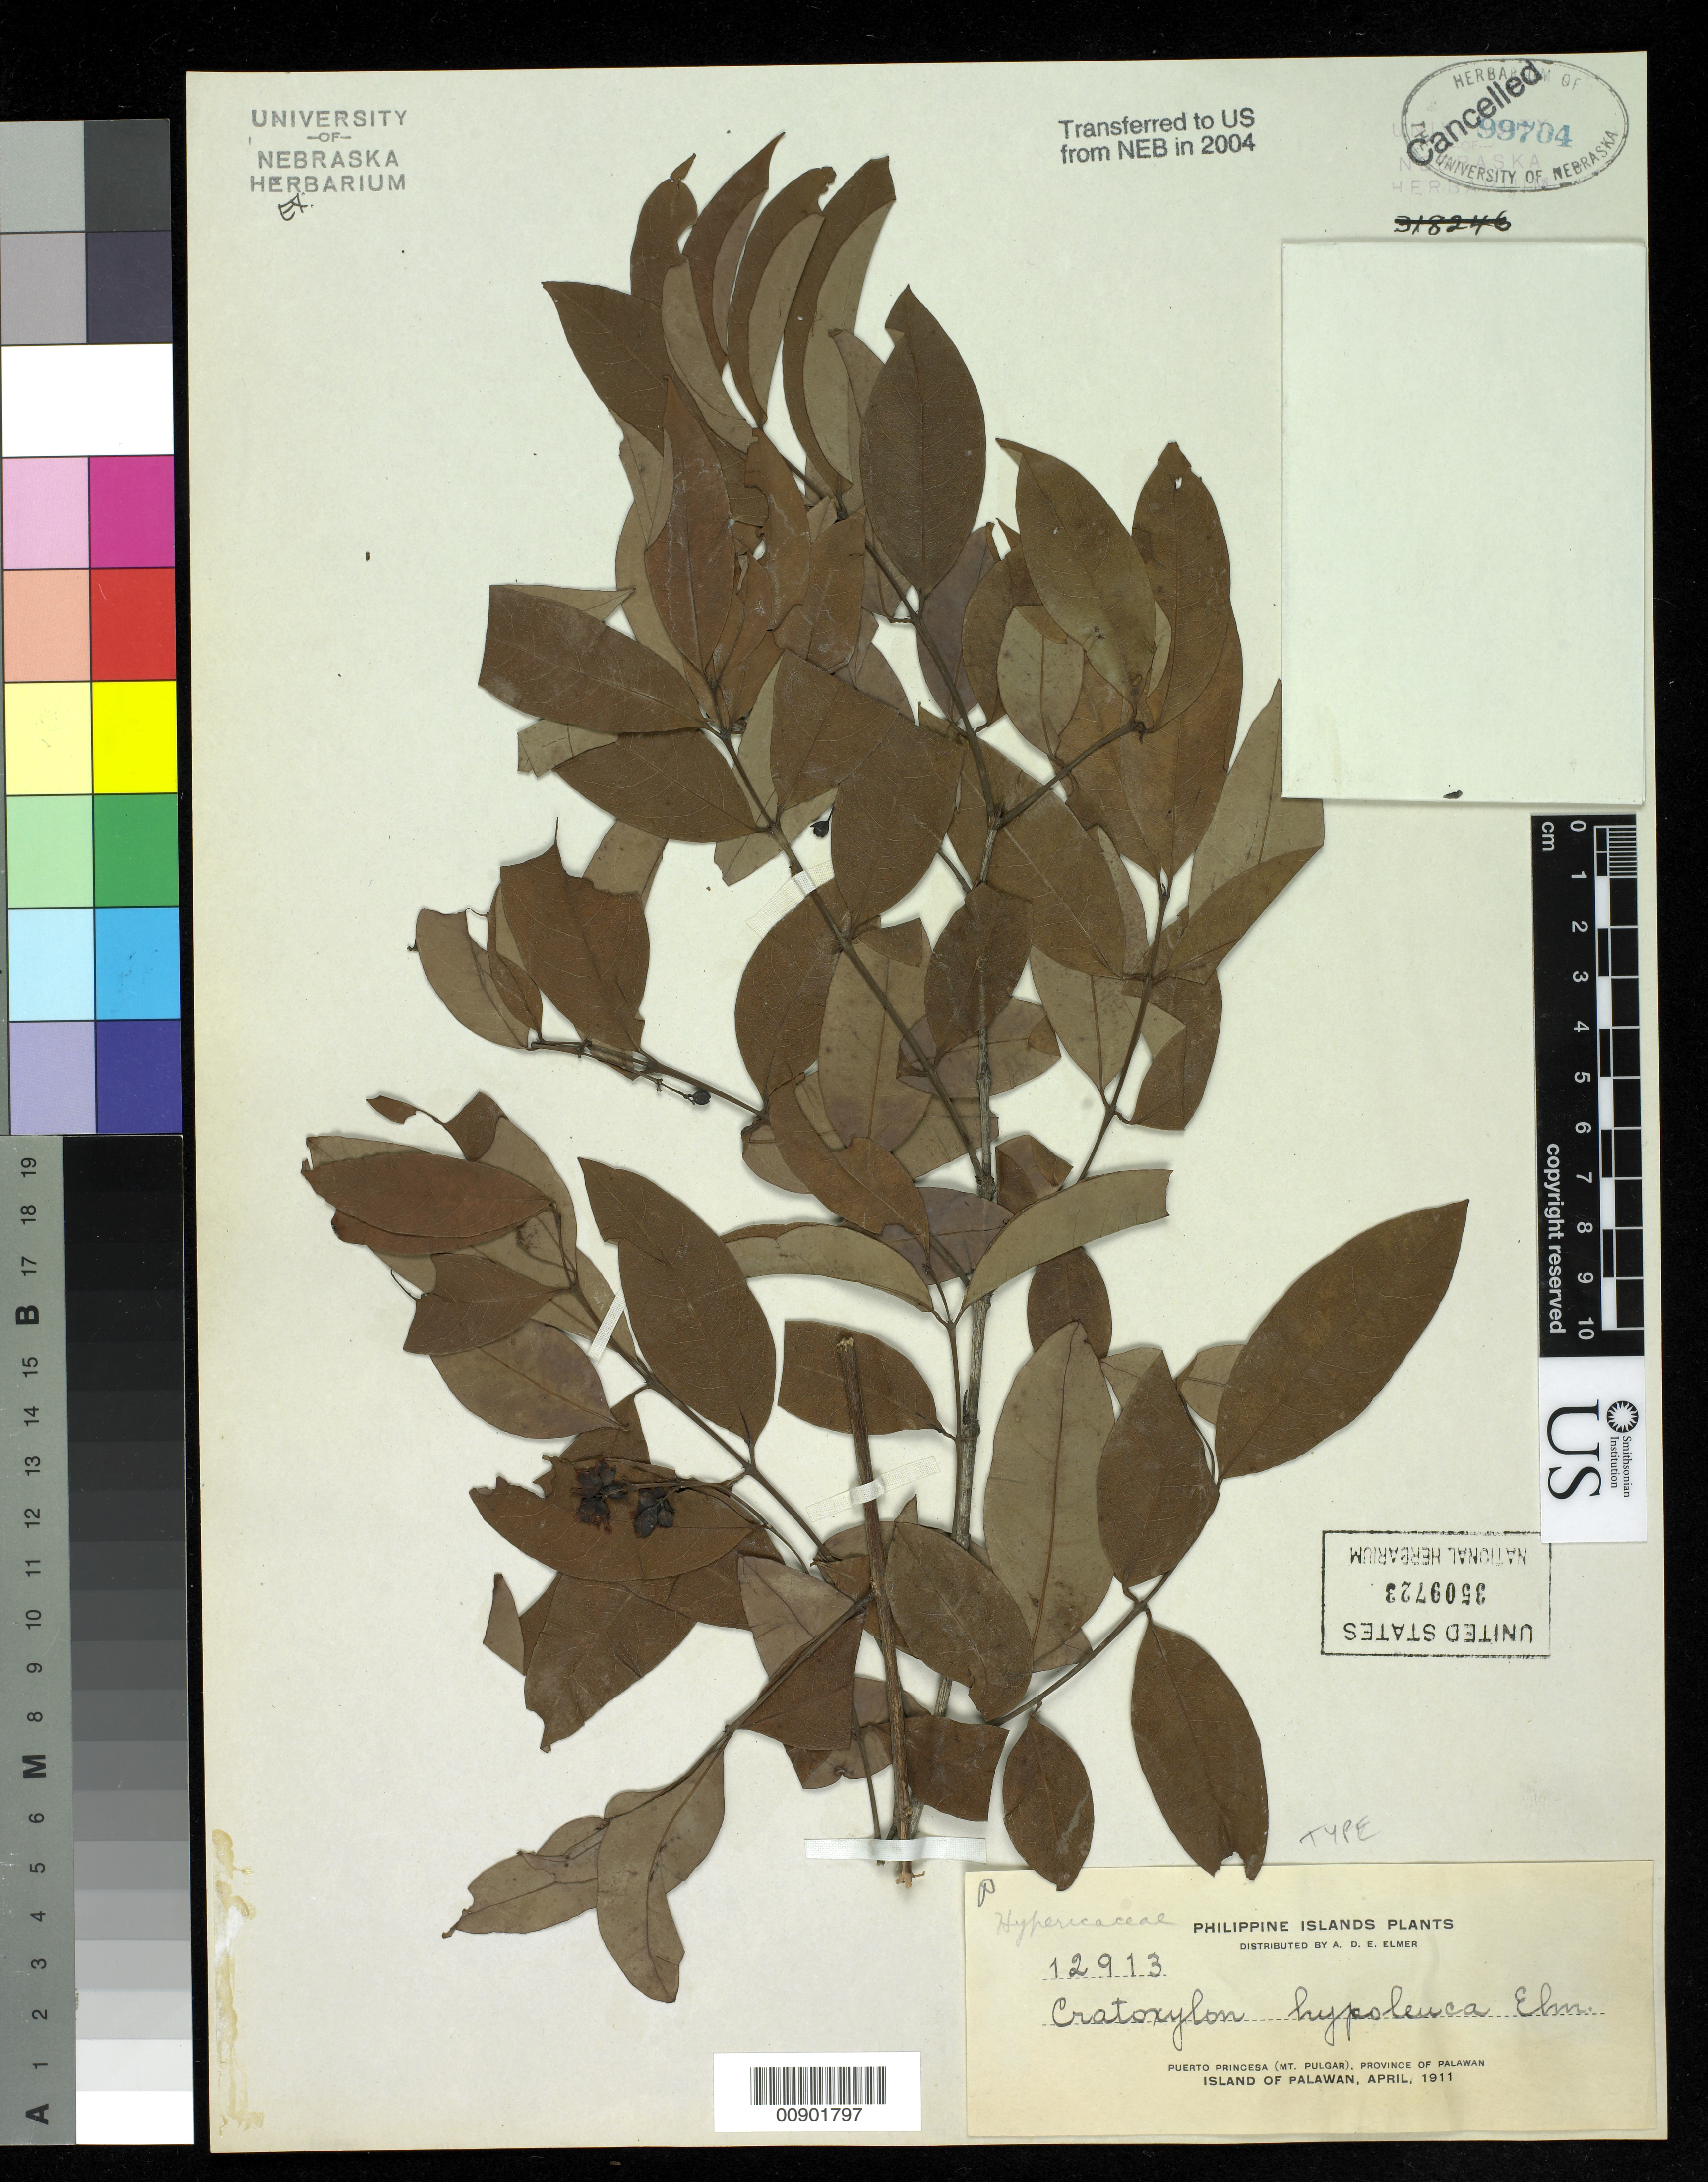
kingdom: Plantae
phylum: Tracheophyta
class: Magnoliopsida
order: Malpighiales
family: Hypericaceae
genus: Cratoxylum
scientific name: Cratoxylum hypoleuca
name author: Elmer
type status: Isotype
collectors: A. D. E. Elmer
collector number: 12913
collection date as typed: Apr 1911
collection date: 1911-04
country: Philippines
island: Palawan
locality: Puerto Princesa (Mt. Pulgar), Province of Palawan.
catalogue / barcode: US 3509723